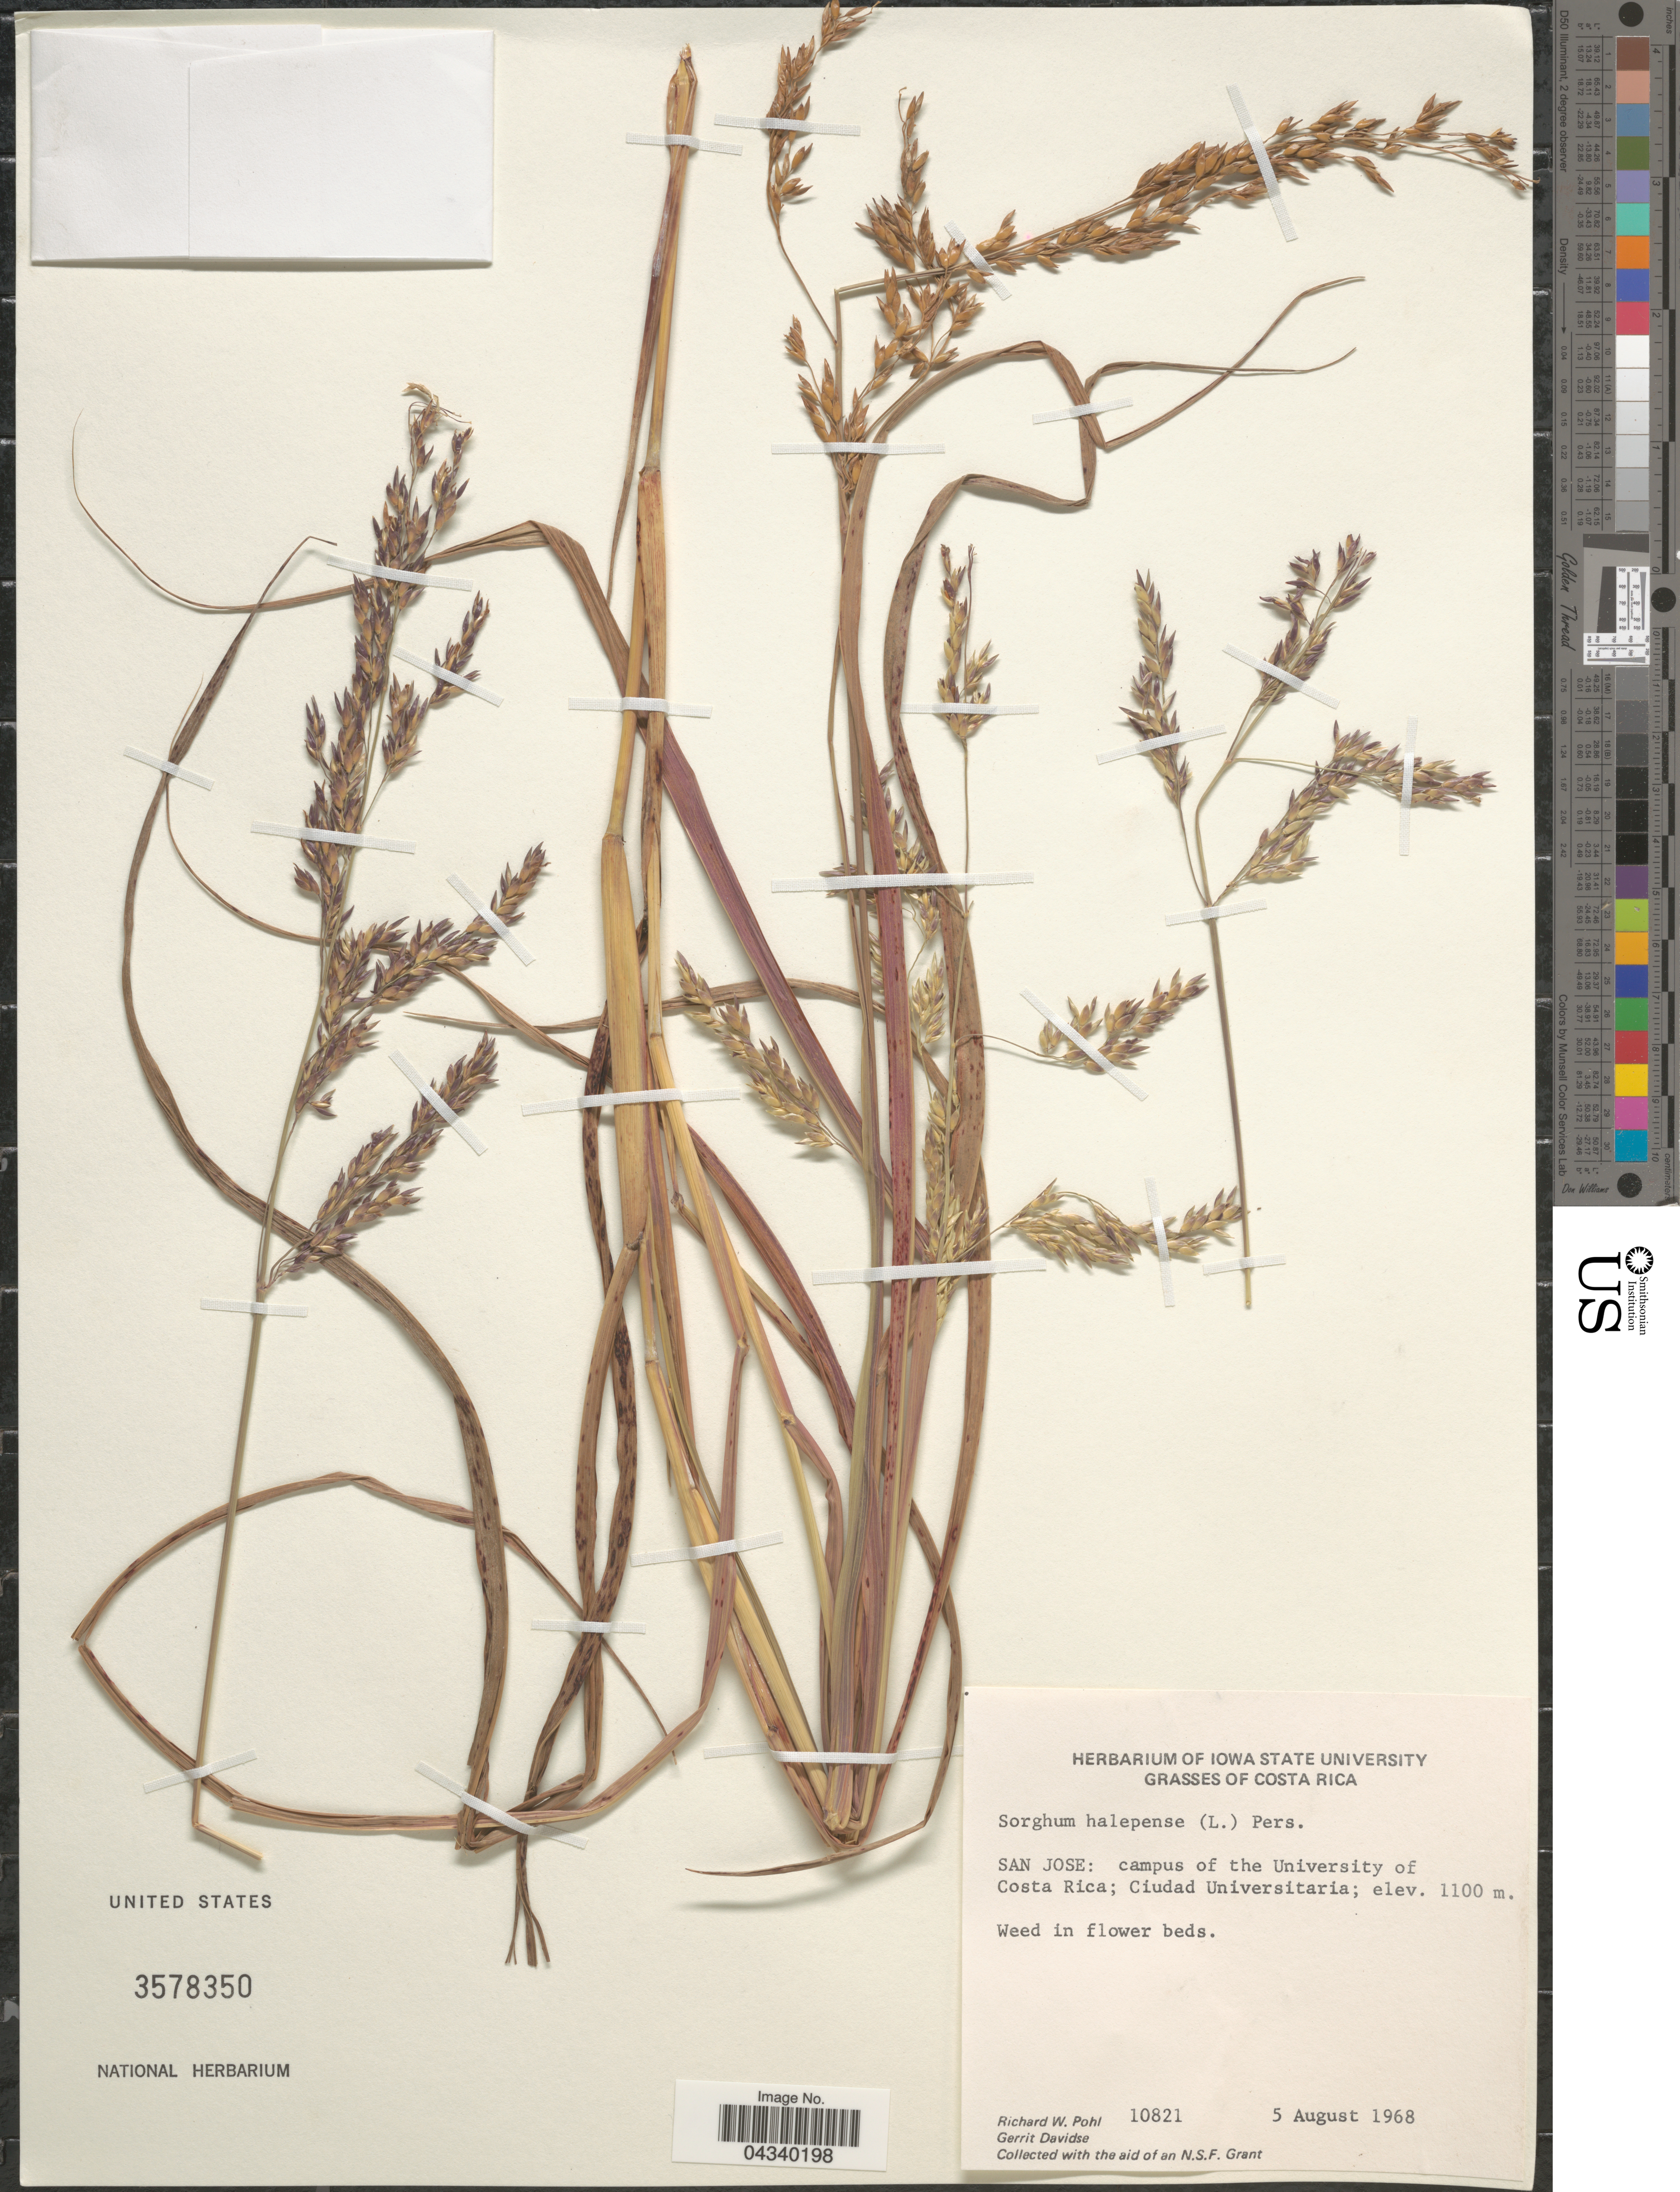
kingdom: Plantae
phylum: Tracheophyta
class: Liliopsida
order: Poales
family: Poaceae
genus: Sorghum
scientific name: Sorghum halepense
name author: (L.) Pers.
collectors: R. W. Pohl & G. Davidse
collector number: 10821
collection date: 1968-08-05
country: Costa Rica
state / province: San José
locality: San Jose: campus of the University of Costa Rica; Ciudad Universitaria.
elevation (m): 1100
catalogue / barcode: US 3578350